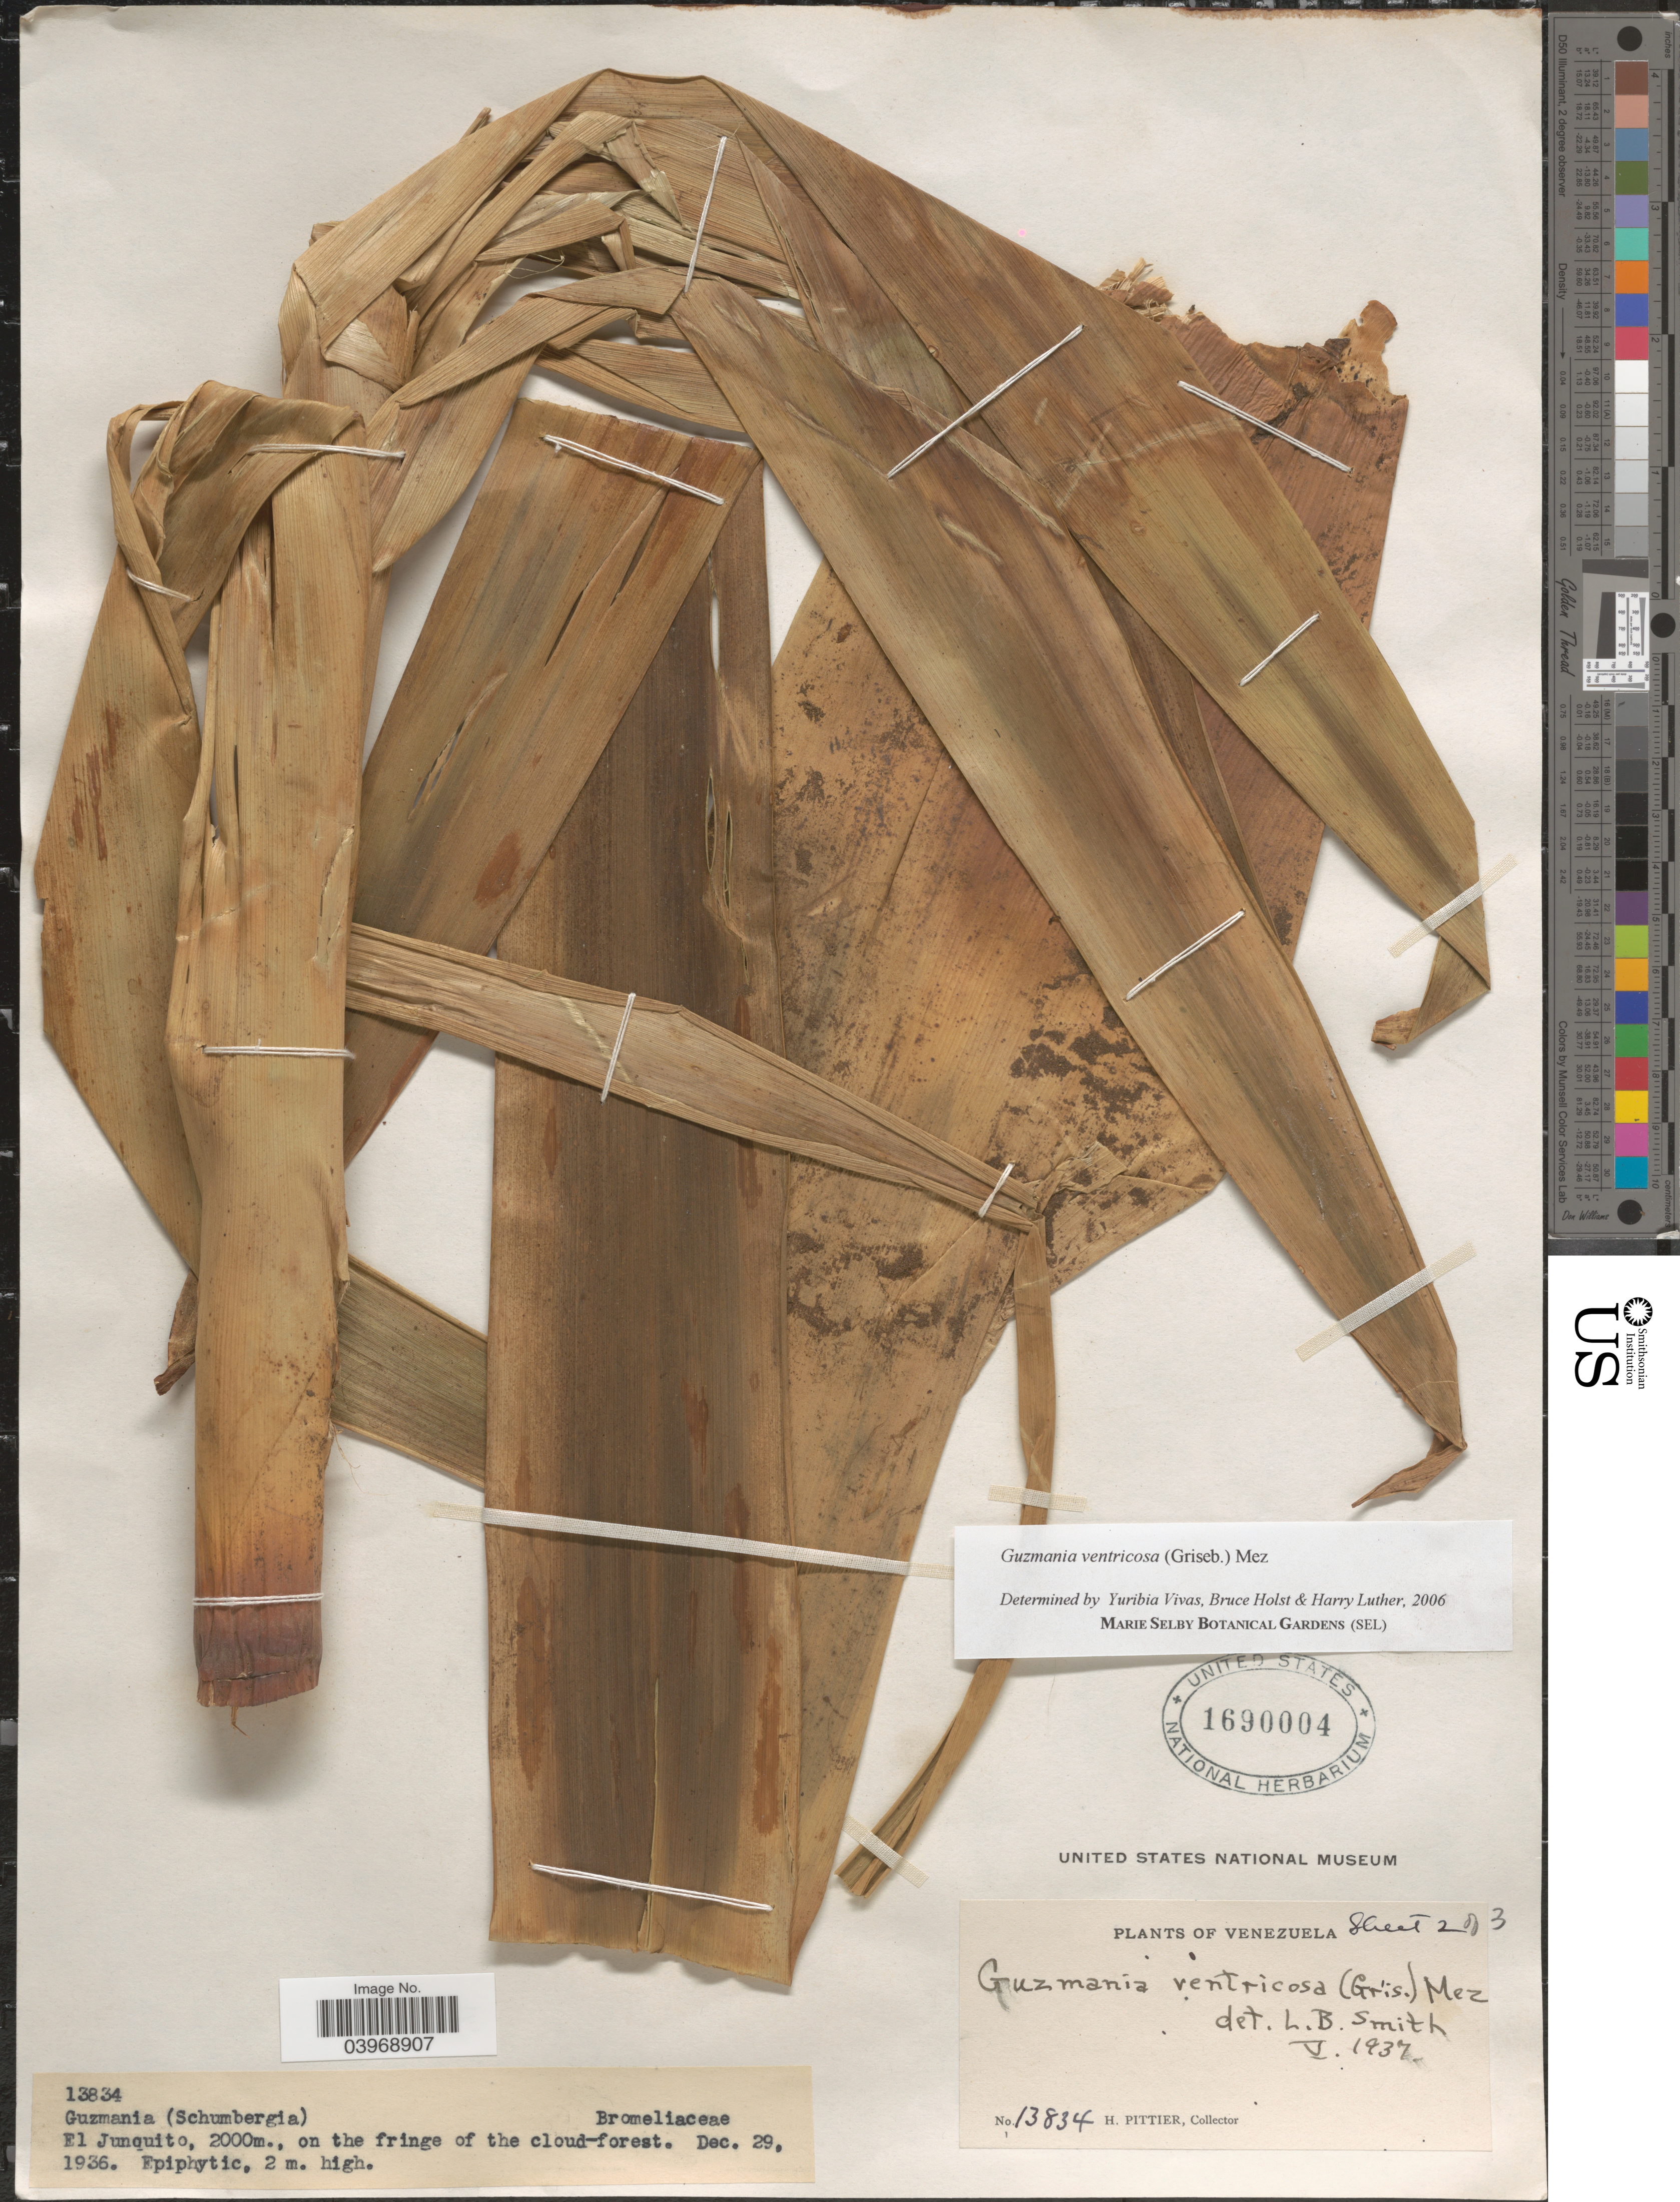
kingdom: Plantae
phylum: Tracheophyta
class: Liliopsida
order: Poales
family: Bromeliaceae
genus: Guzmania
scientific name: Guzmania ventricosa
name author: Mez & Griseb.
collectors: H. F. Pittier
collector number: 13834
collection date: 1936-12-29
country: Venezuela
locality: El Junquito, on the fringe of the cloud-forest.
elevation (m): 2000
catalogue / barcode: US 1690004